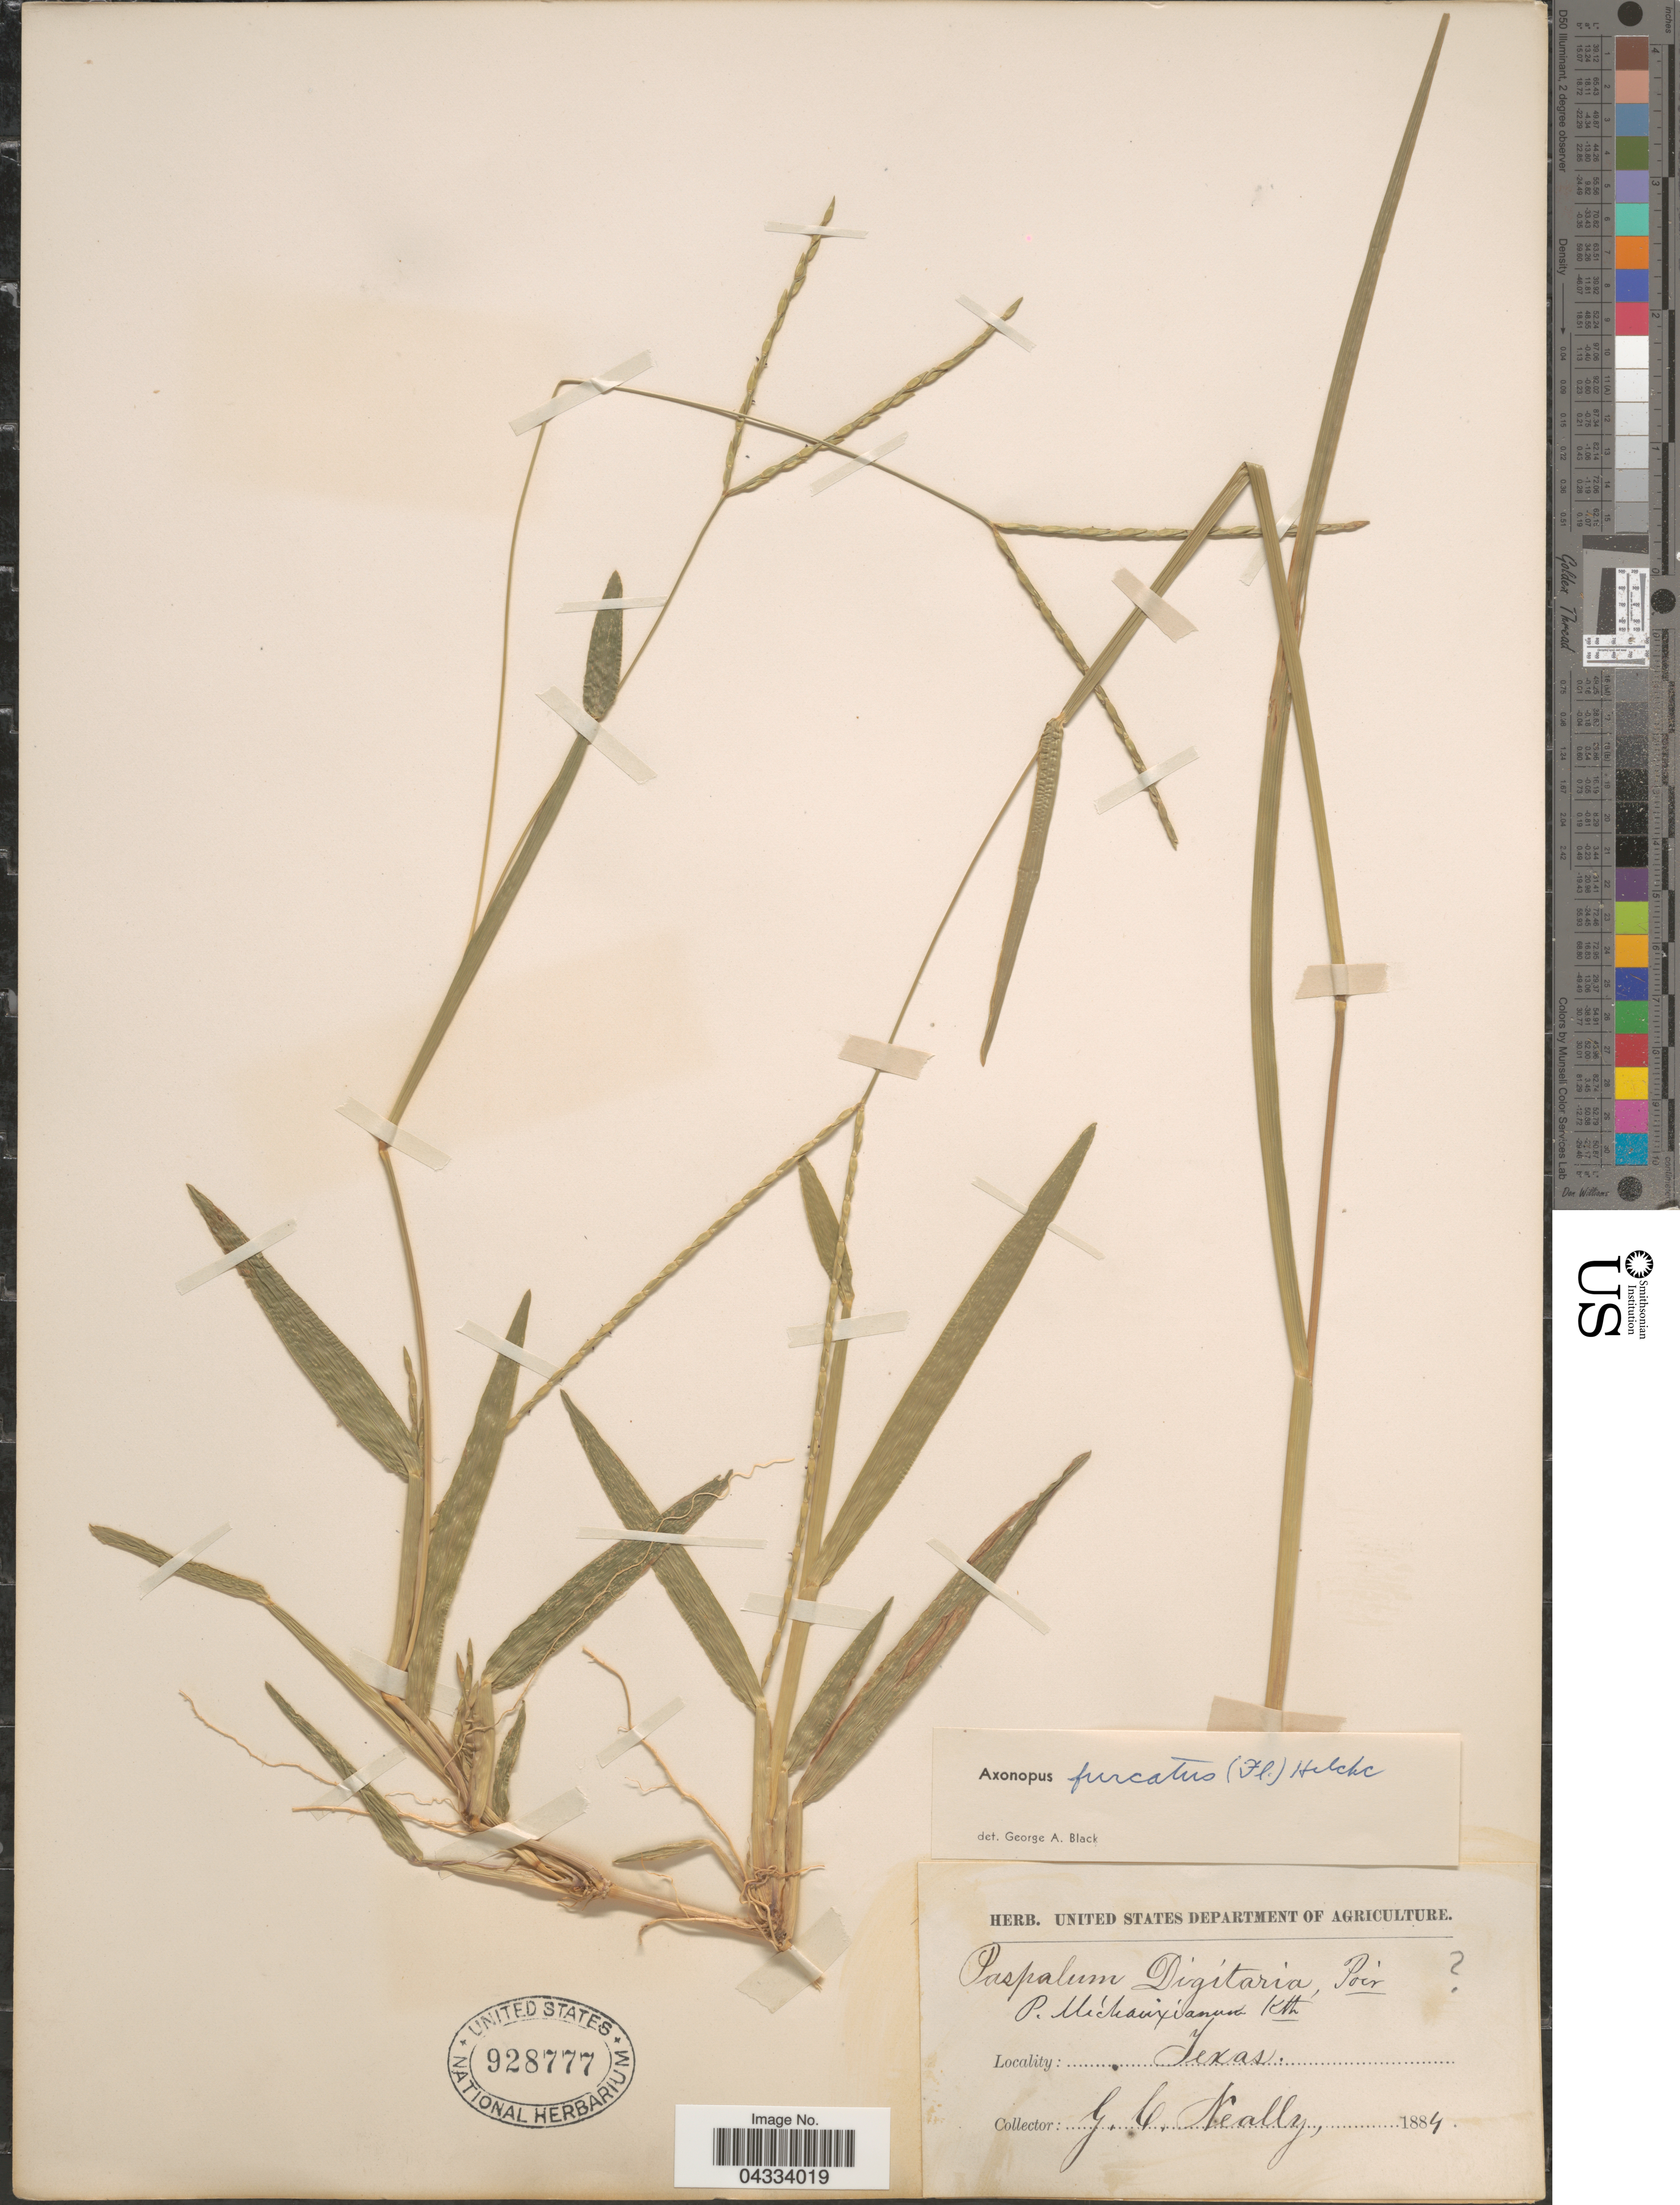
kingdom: Plantae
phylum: Tracheophyta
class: Liliopsida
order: Poales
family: Poaceae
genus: Axonopus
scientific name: Axonopus furcatus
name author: (Flüggé) Hitchc.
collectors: G. Neally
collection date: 1884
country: United States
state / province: Texas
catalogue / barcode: US 928777